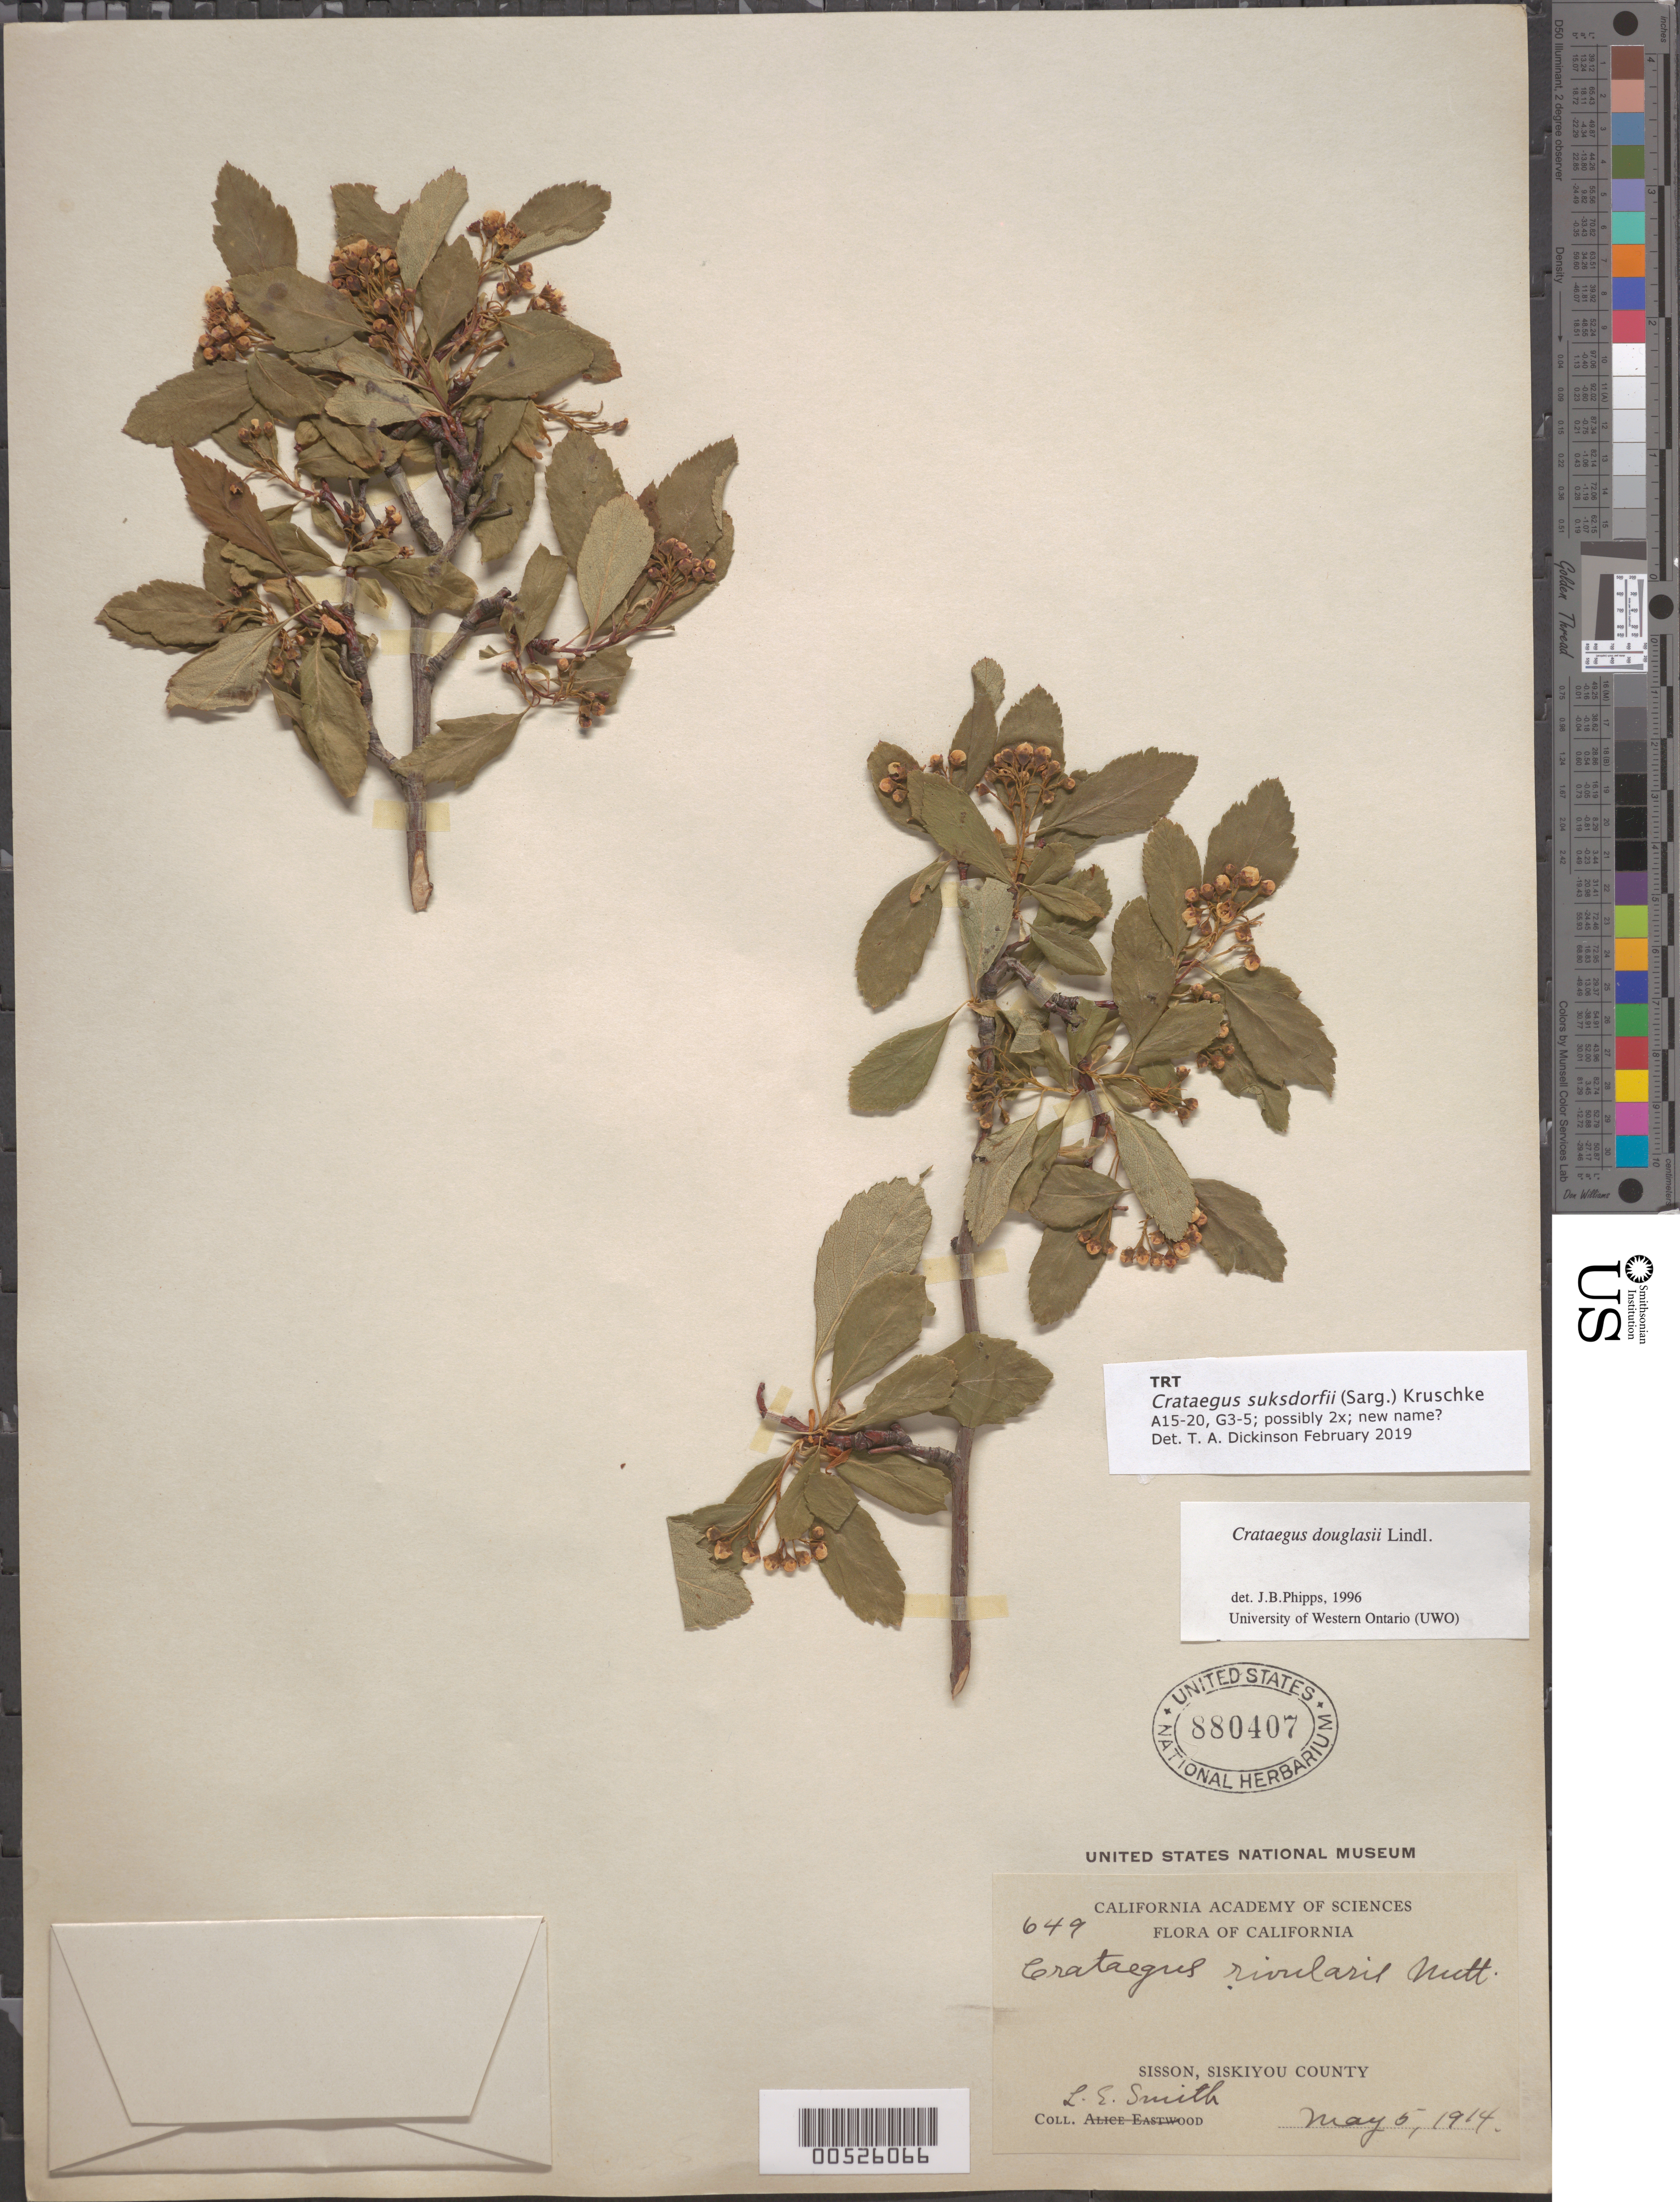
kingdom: Plantae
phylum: Tracheophyta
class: Magnoliopsida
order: Rosales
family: Rosaceae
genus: Crataegus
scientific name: Crataegus suksdorfii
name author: (Sarg.) Kruschke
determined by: Dickinson, Timothy A., Assistant Curator (TRT), University of Toronto (CANADA)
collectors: L. E. Smith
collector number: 649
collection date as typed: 05 May 1914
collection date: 1914-05-05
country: United States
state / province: California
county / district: Siskiyou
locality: Sisson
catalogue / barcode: US 880407